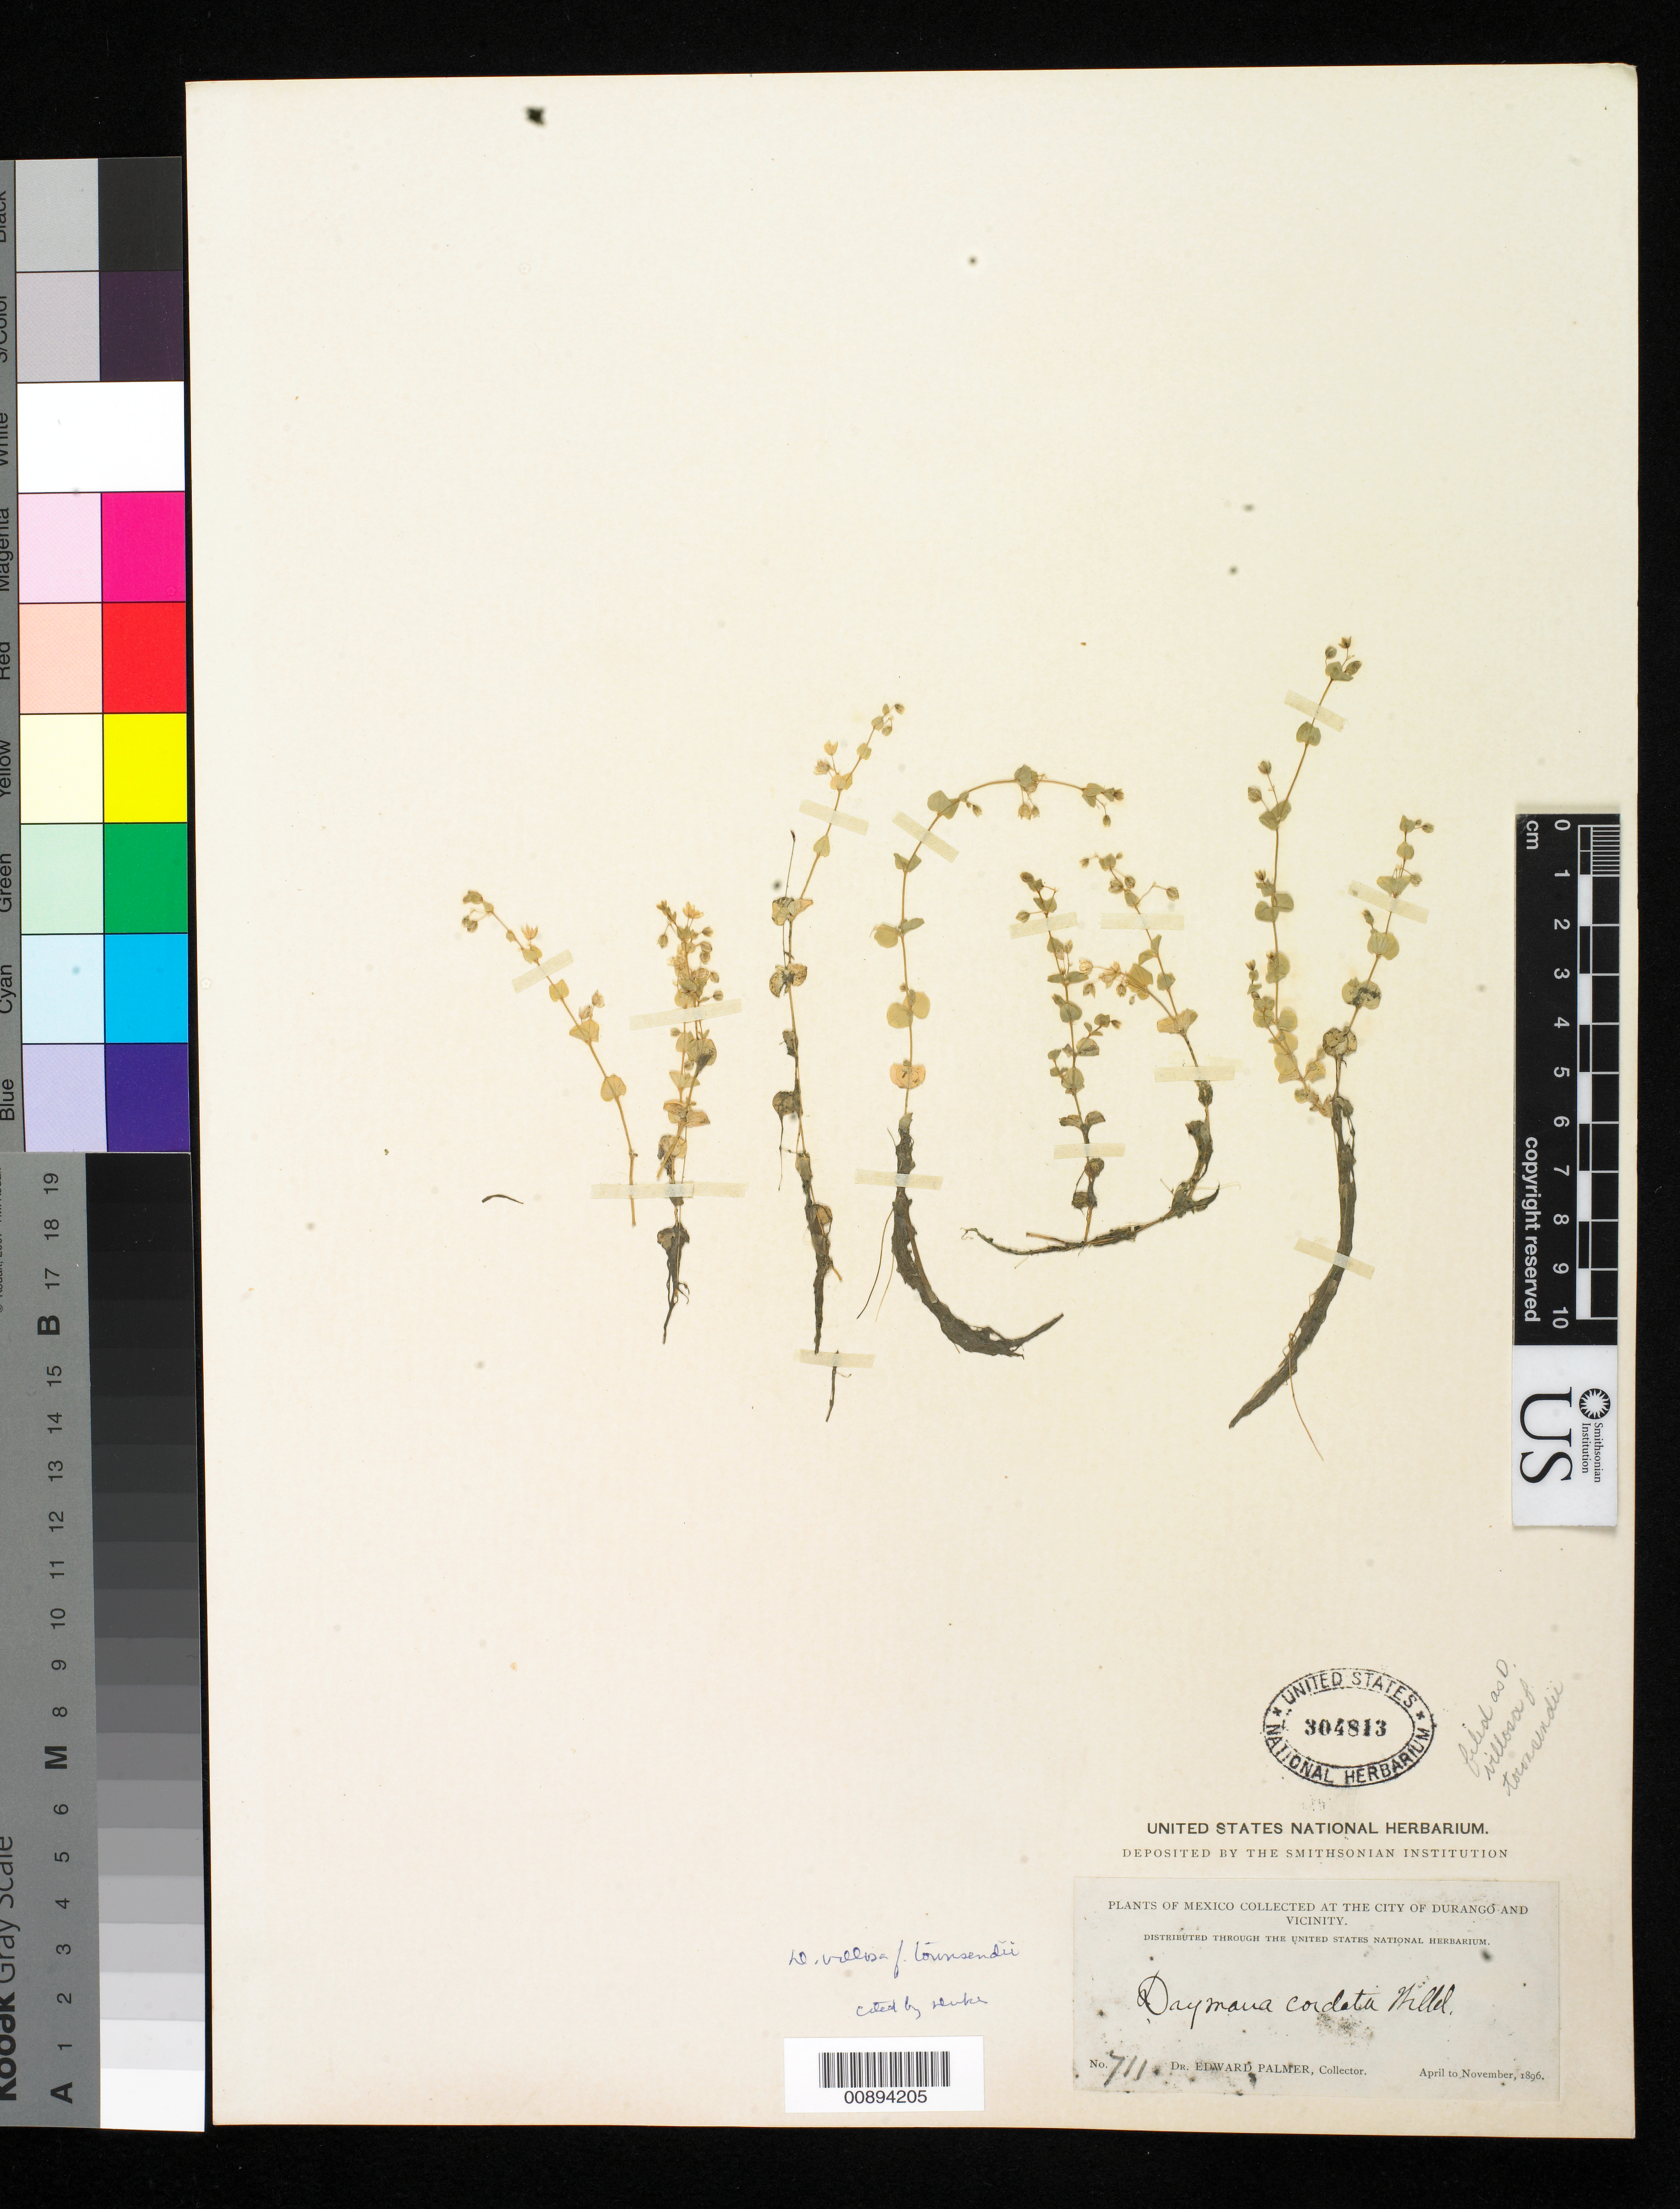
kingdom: Plantae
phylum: Tracheophyta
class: Magnoliopsida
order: Caryophyllales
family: Caryophyllaceae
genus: Drymaria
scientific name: Drymaria villosa f. townsendii (B.L. Rob.) Duke comb. nov. ined.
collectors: E. Palmer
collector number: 711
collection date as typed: Apr 1896 to -- Nov 1896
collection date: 1896-04/1896-11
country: Mexico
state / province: Durango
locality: City of Durango and vicinity.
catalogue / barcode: US 304813